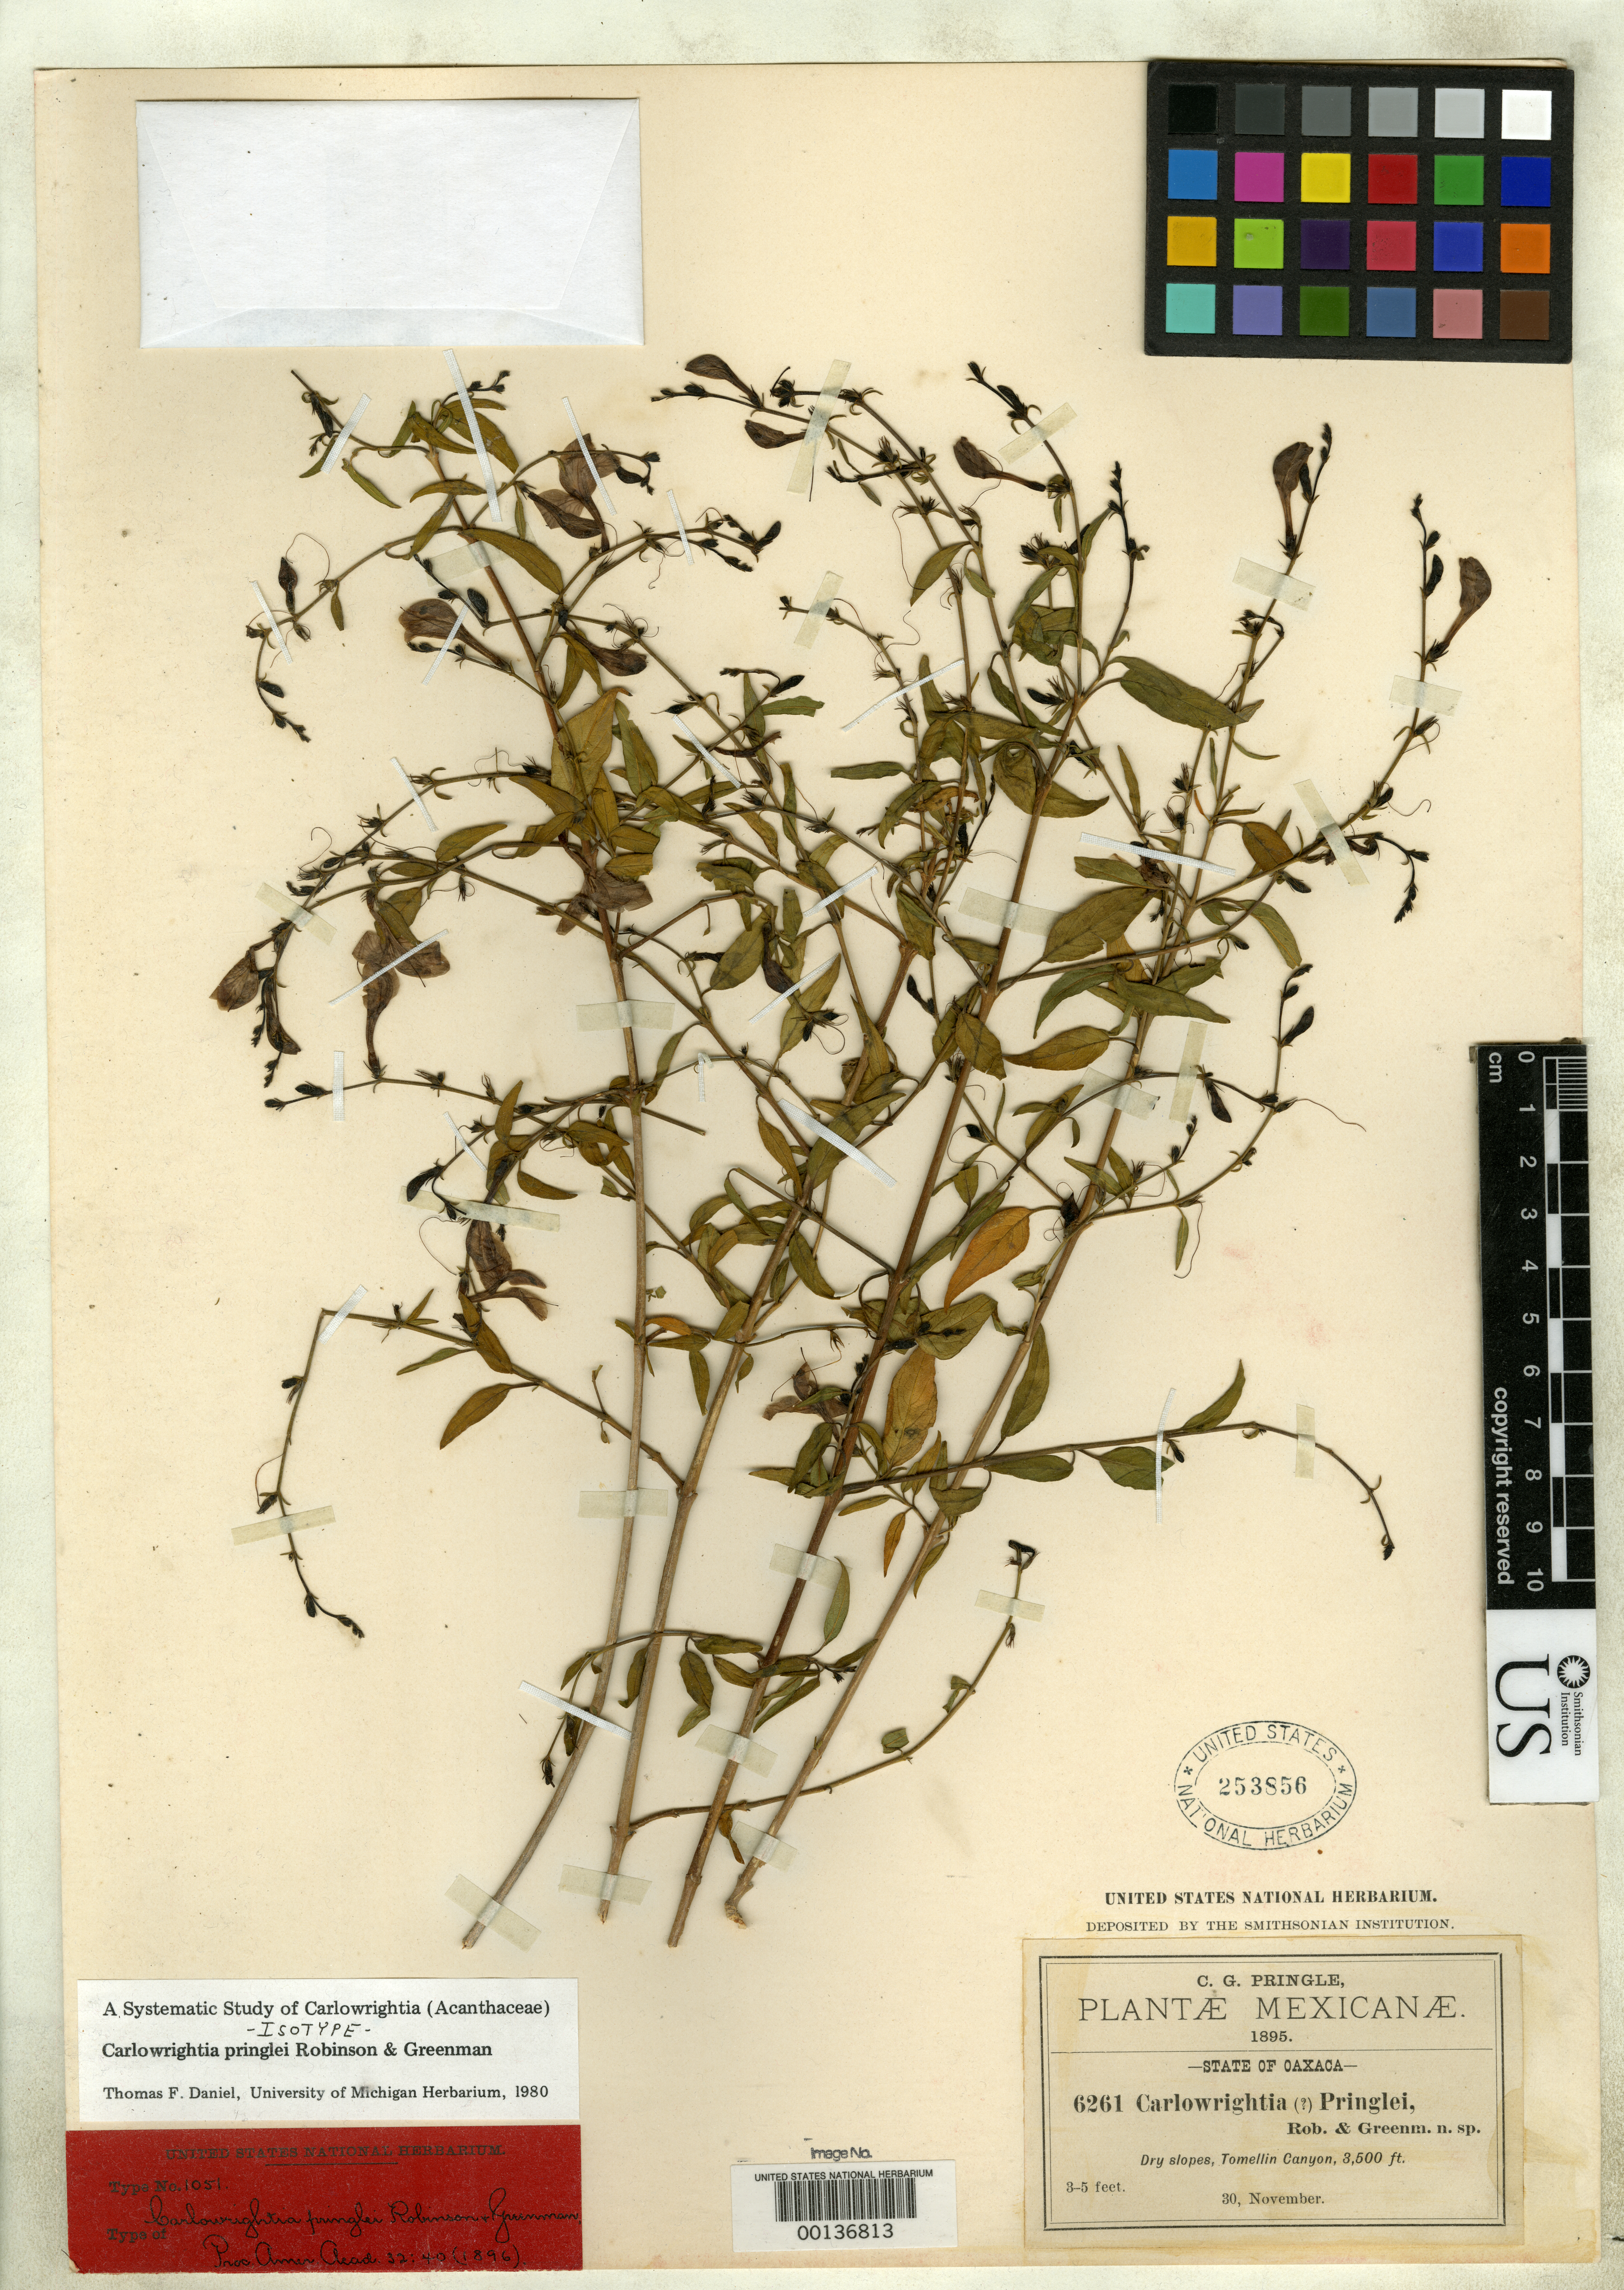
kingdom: Plantae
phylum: Tracheophyta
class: Magnoliopsida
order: Lamiales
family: Acanthaceae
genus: Carlowrightia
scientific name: Carlowrightia pringlei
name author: B.L. Rob. & Greenm.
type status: Isotype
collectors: C. G. Pringle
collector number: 6261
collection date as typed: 30 Nov 1895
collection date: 1895-11-30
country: Mexico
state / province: Oaxaca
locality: Tomellin Canyon.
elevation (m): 1067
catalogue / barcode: US 253856